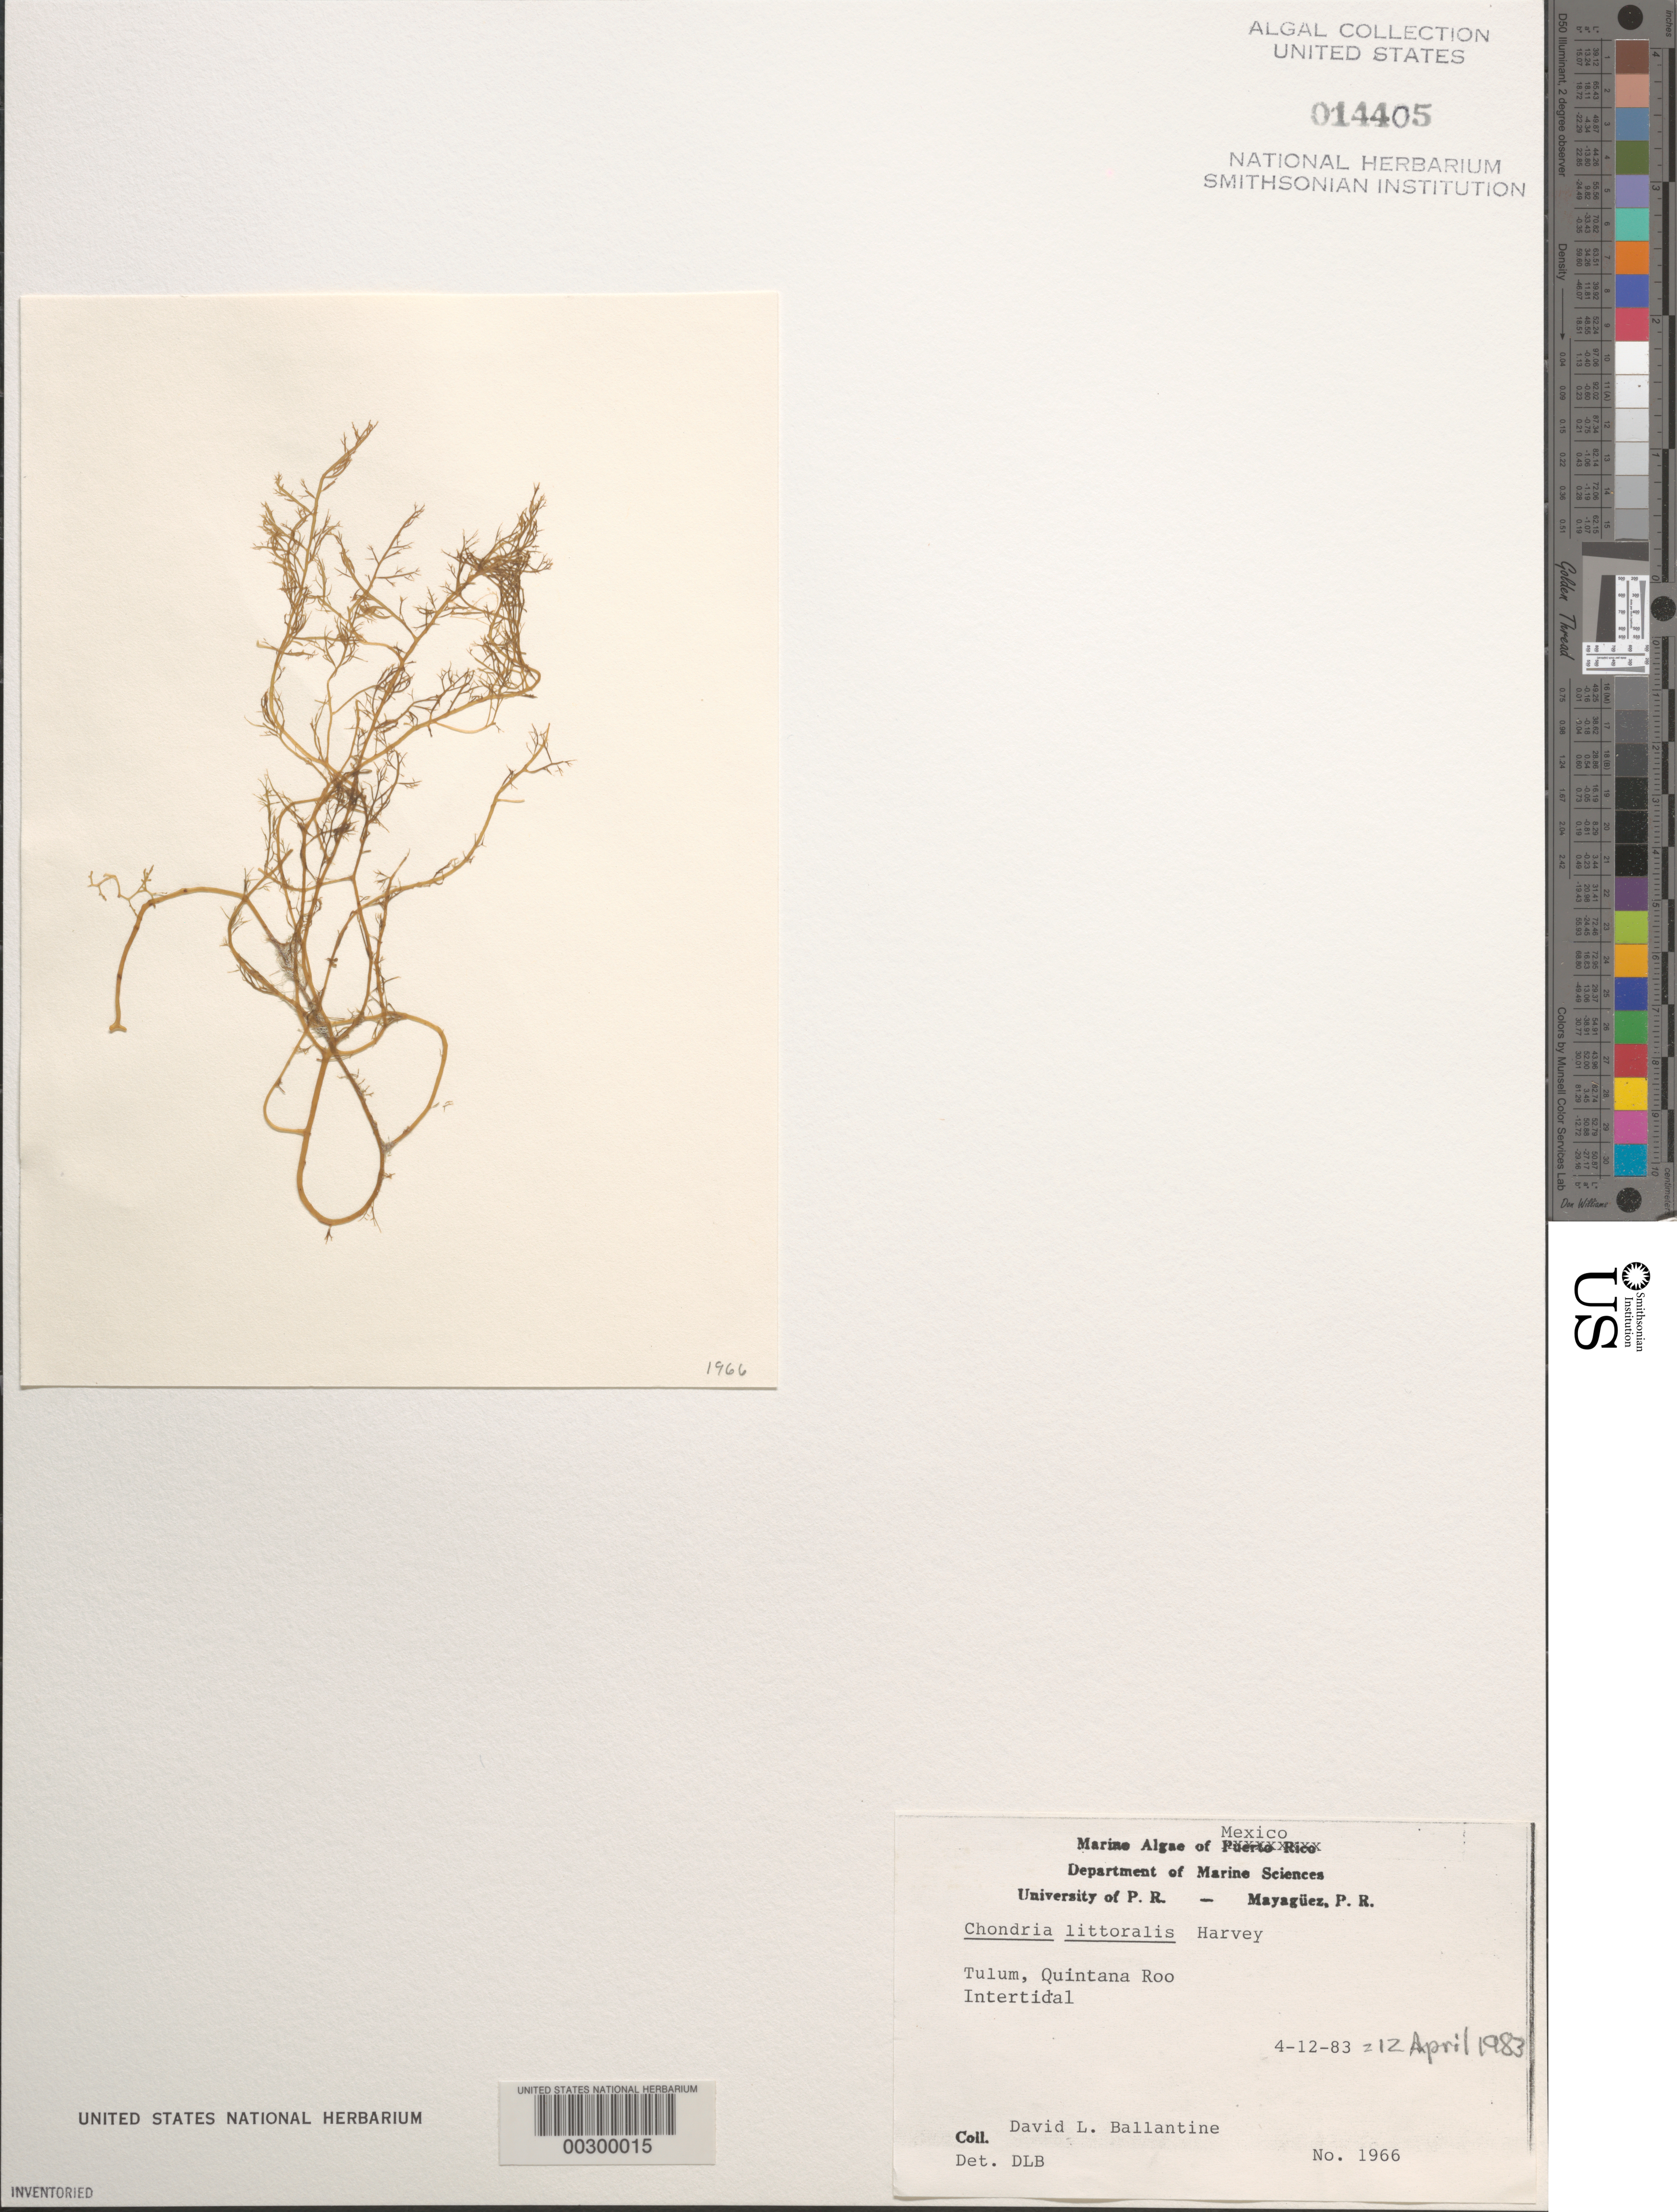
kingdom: Plantae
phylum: Rhodophyta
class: Florideophyceae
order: Ceramiales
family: Rhodomelaceae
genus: Chondria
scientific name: Chondria littoralis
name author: Harv.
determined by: Ballantine, D. L.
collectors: D.L. Ballantine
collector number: DLB 1966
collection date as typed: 12 Apr 1983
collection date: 1983-04-12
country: Mexico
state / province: Quintana Roo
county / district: Tulum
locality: Tulum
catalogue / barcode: US 14405